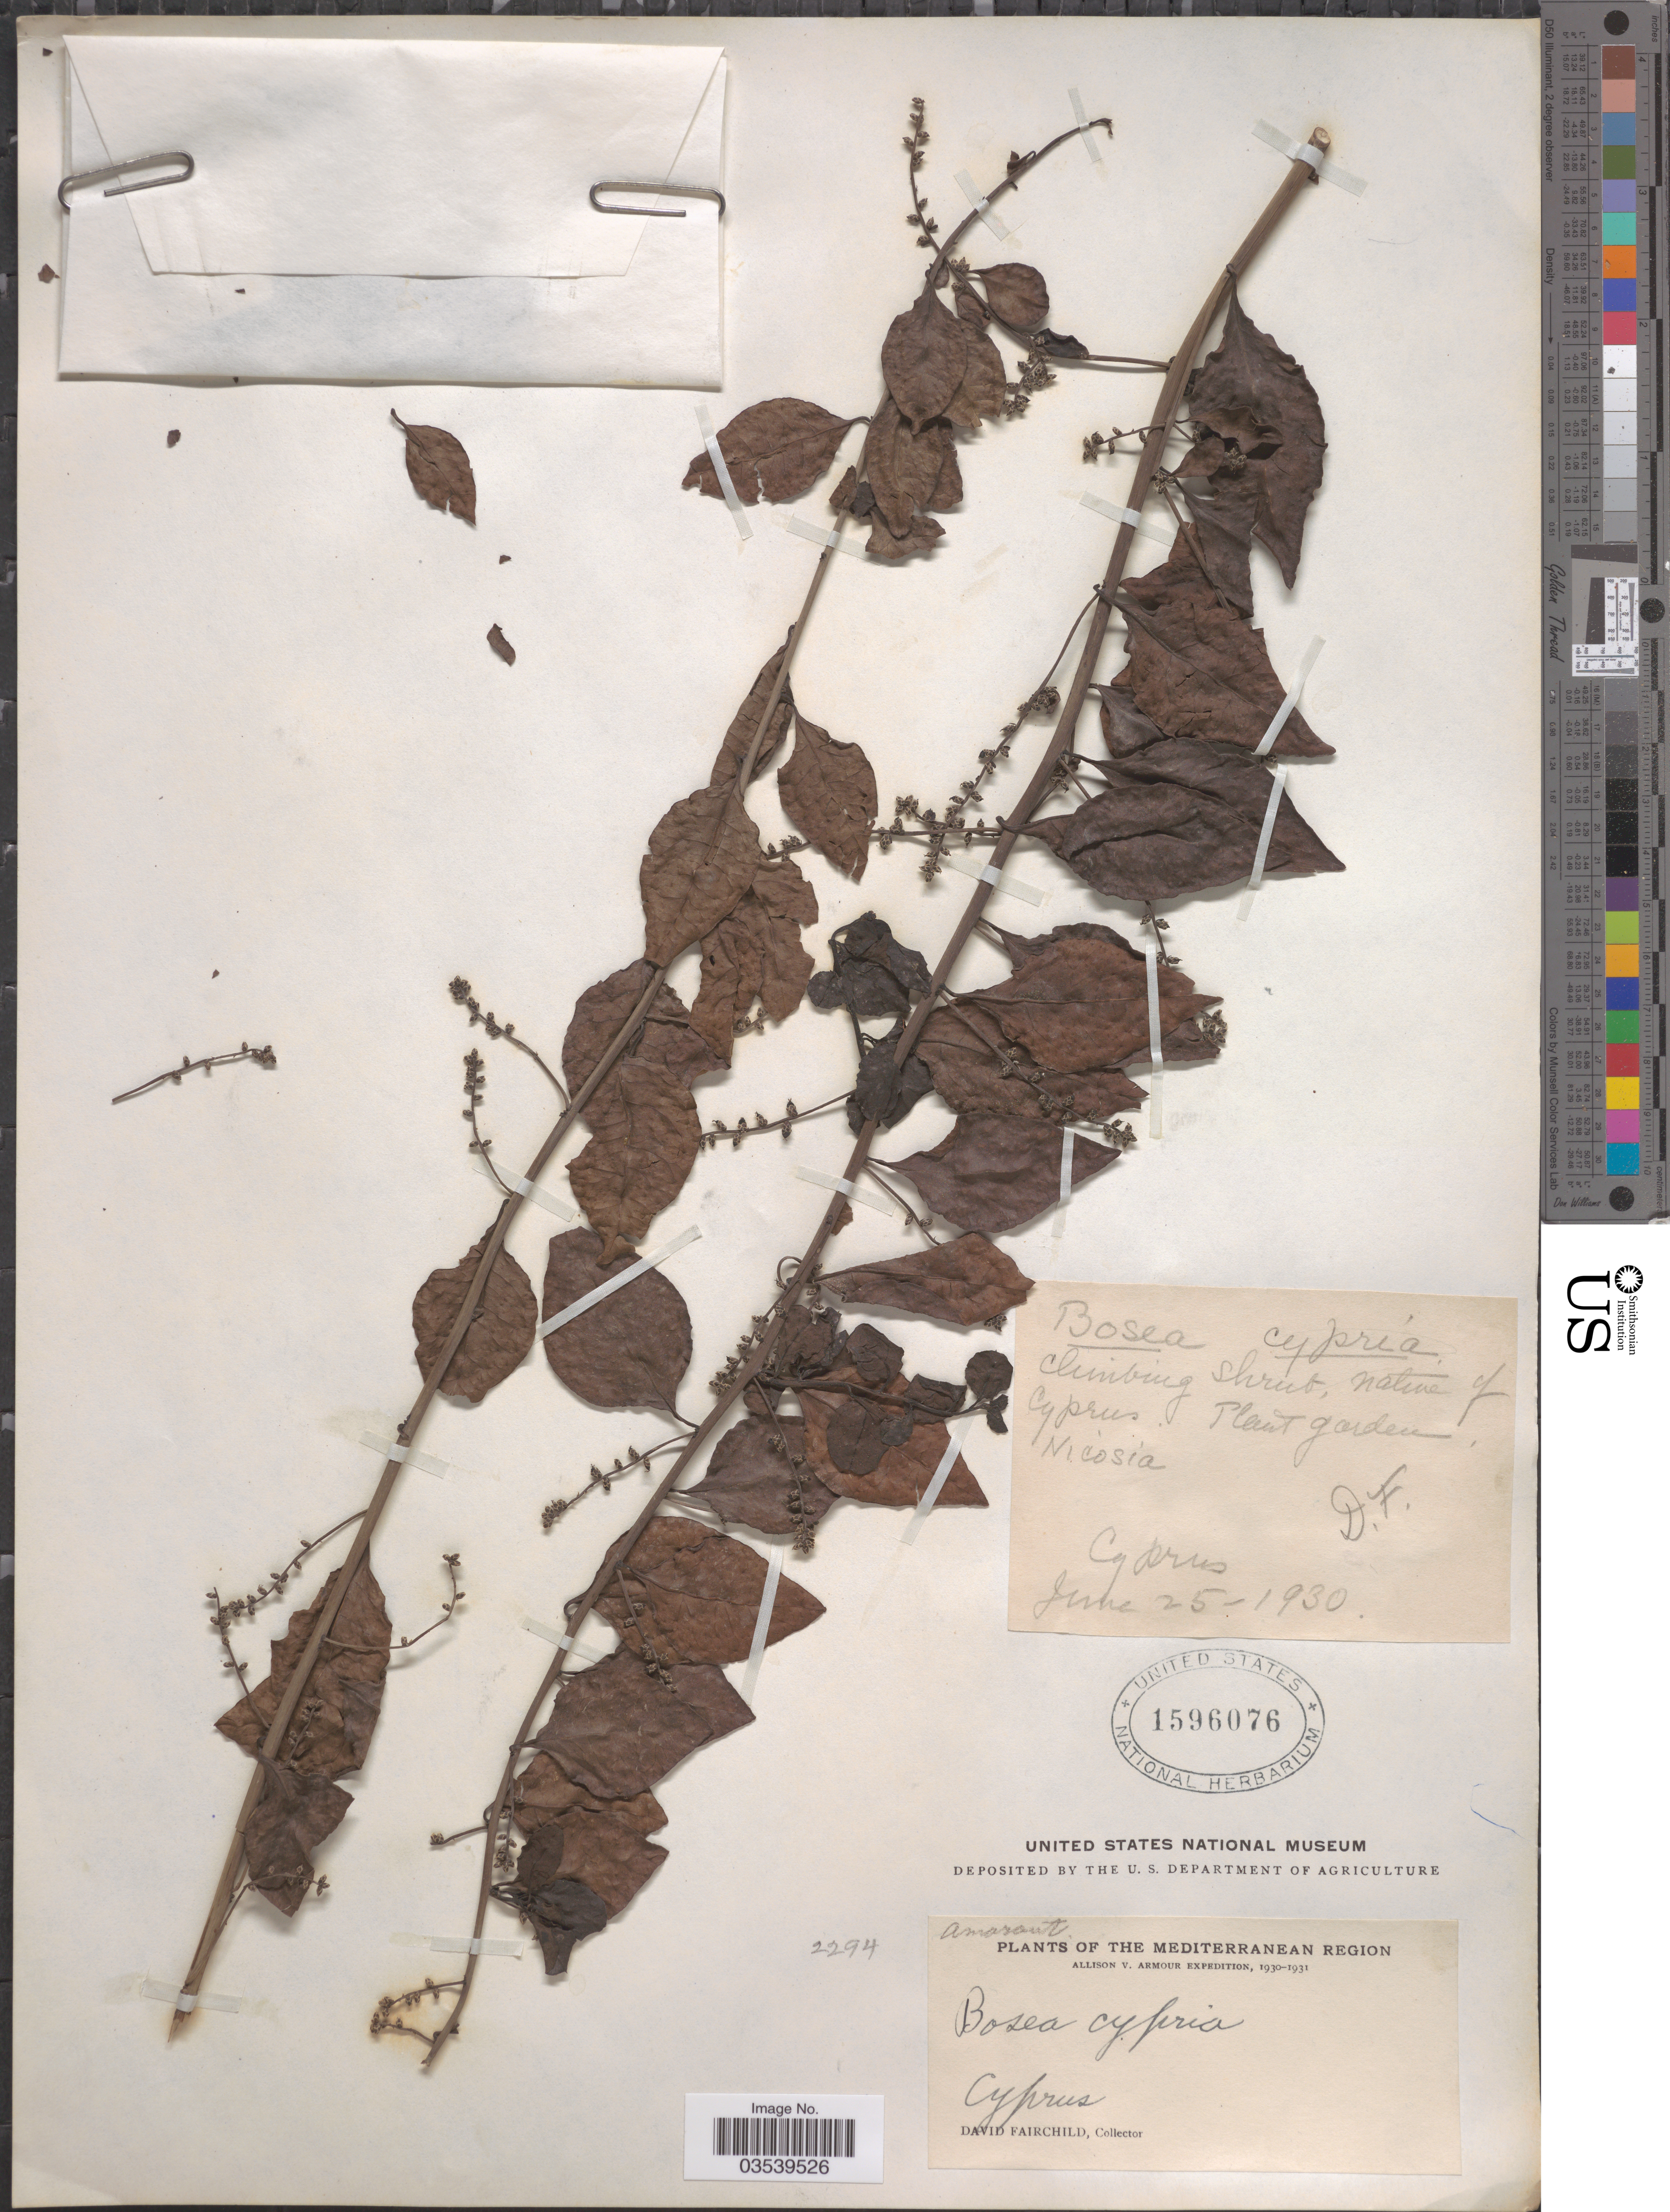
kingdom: Plantae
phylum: Tracheophyta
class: Magnoliopsida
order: Caryophyllales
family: Amaranthaceae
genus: Bosea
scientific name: Bosea cypria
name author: Boiss. ex Hook. f.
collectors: D. Fairchild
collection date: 1930-06-25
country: Cyprus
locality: The Mediterranean Region.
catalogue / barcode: US 1596076